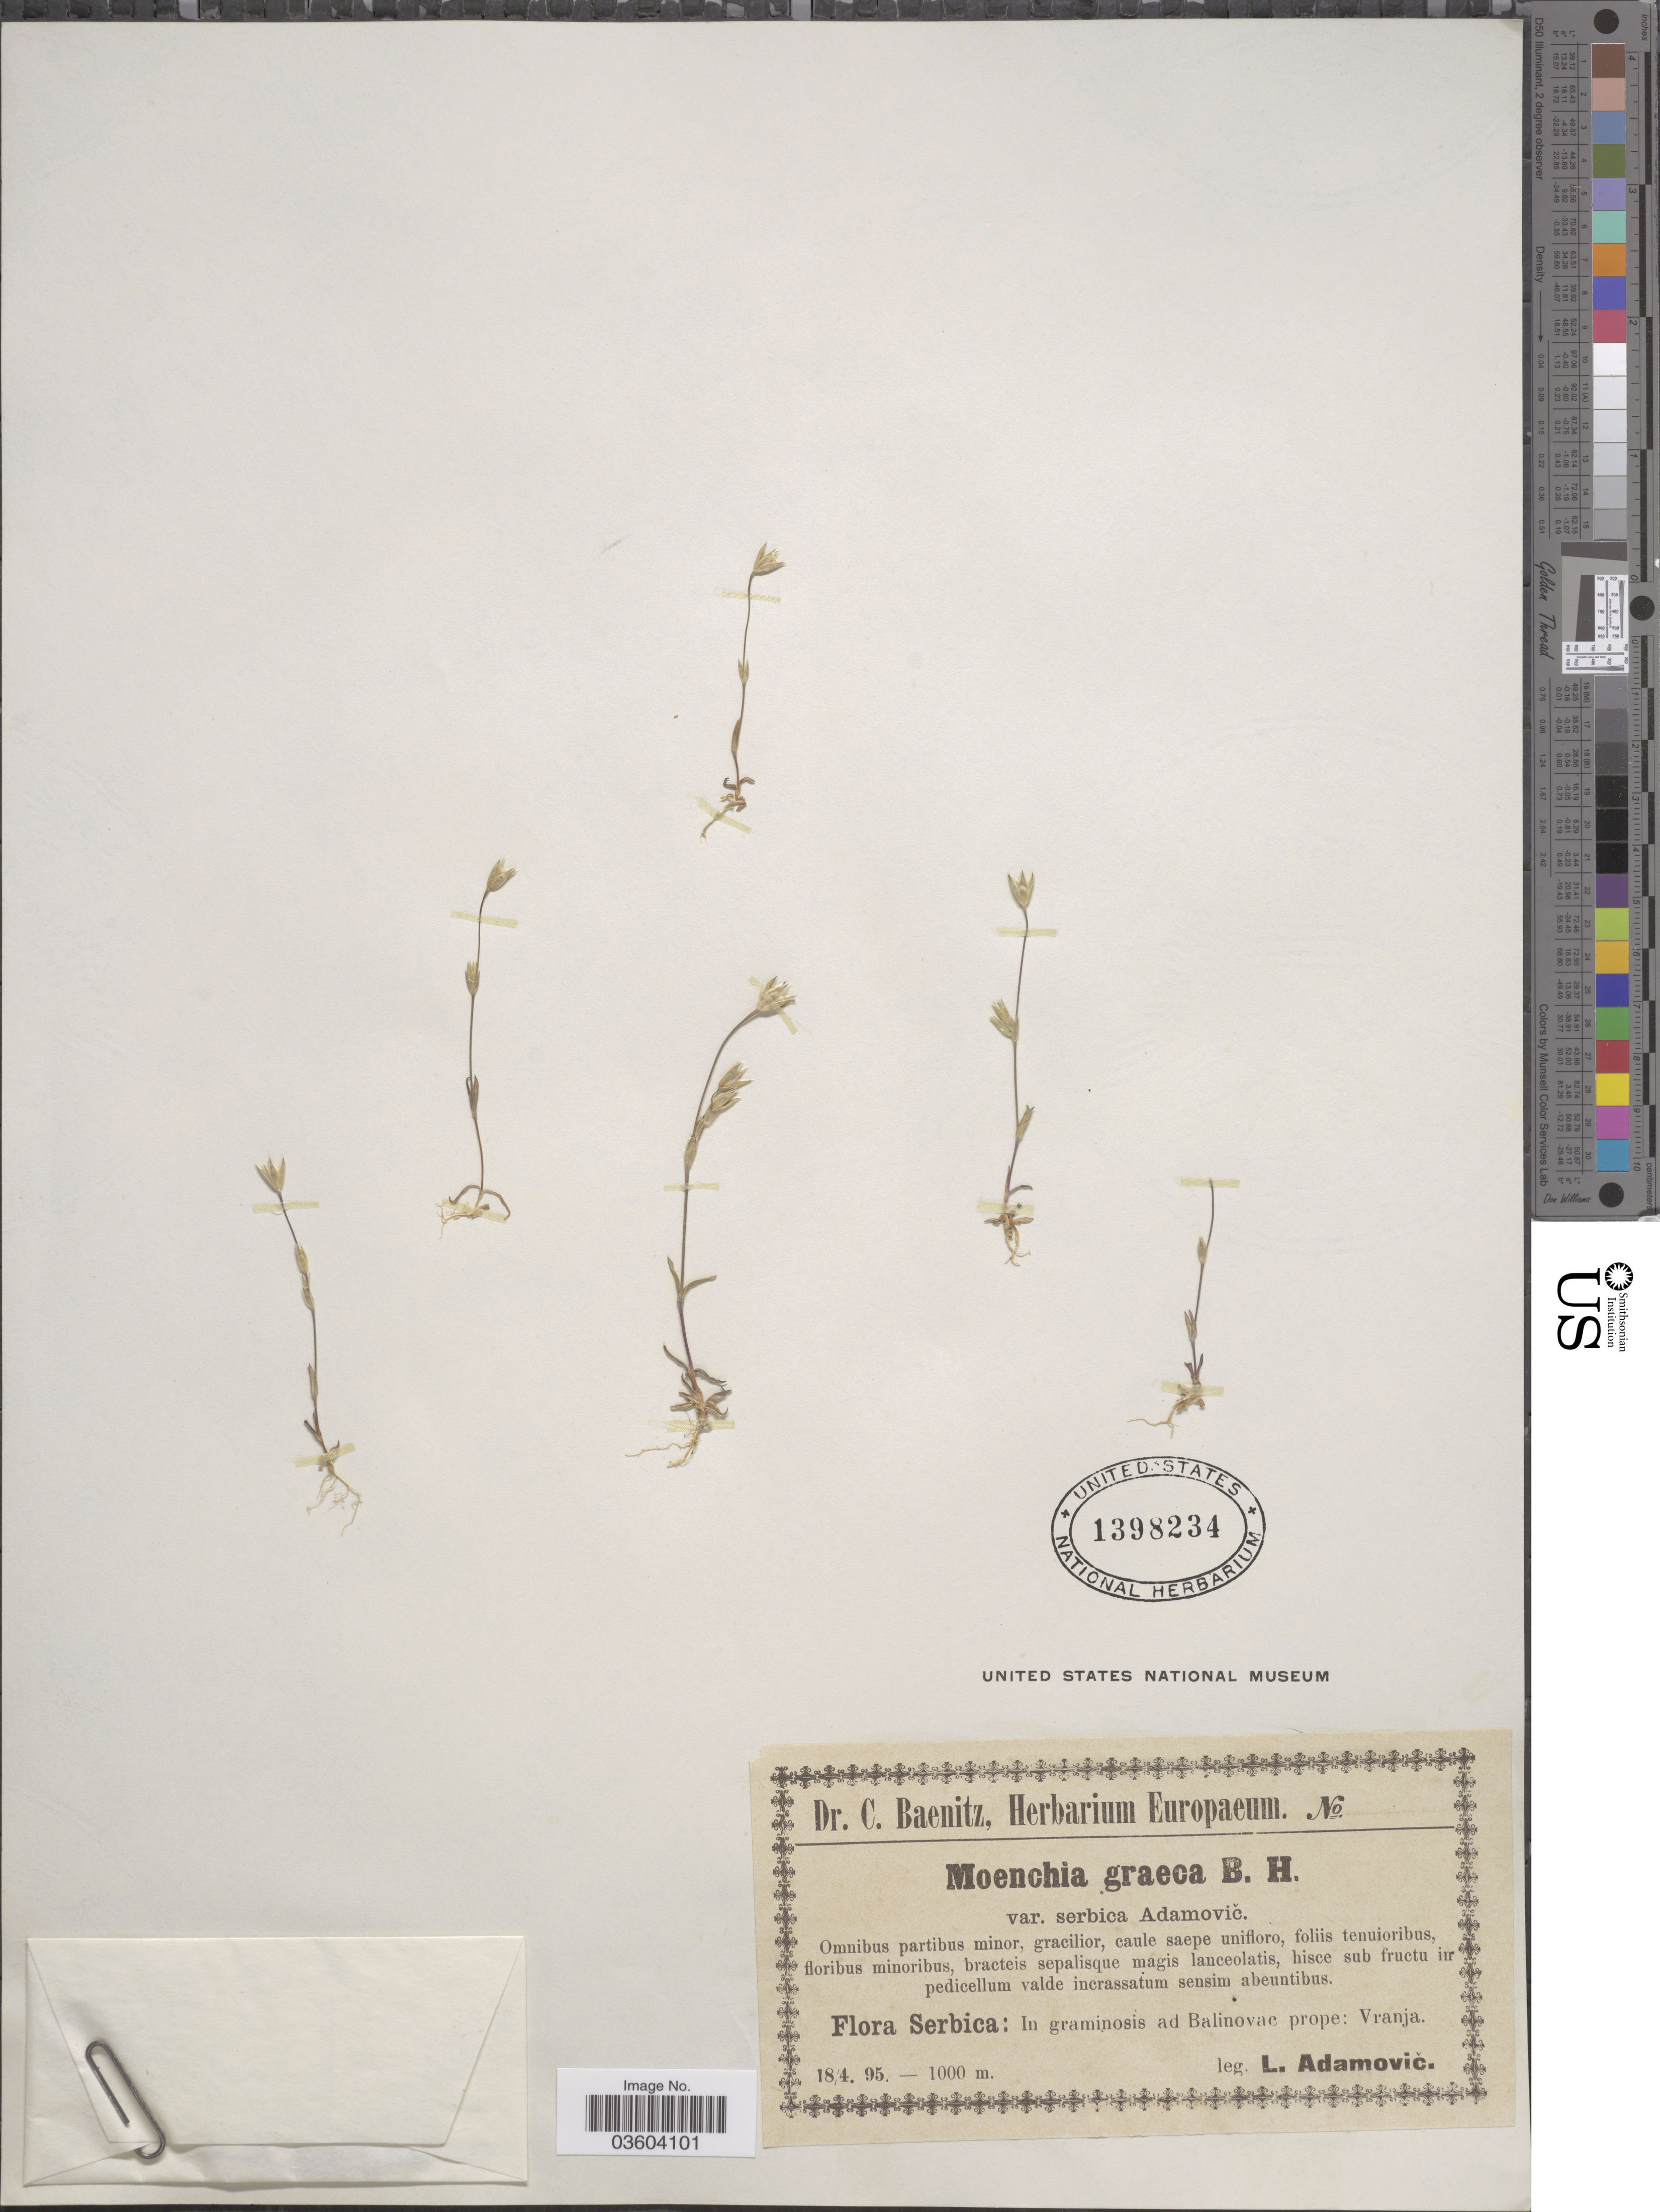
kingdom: Plantae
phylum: Tracheophyta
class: Magnoliopsida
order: Caryophyllales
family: Caryophyllaceae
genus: Moenchia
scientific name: Moenchia graeca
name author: Boiss. & Heldr.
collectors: L. Adamović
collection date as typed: Transcribed d/m/y: 18/4/95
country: Serbia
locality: Serbica: In graminosis ad Balinovac prope: Vranja.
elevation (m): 1000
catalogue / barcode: US 1398234